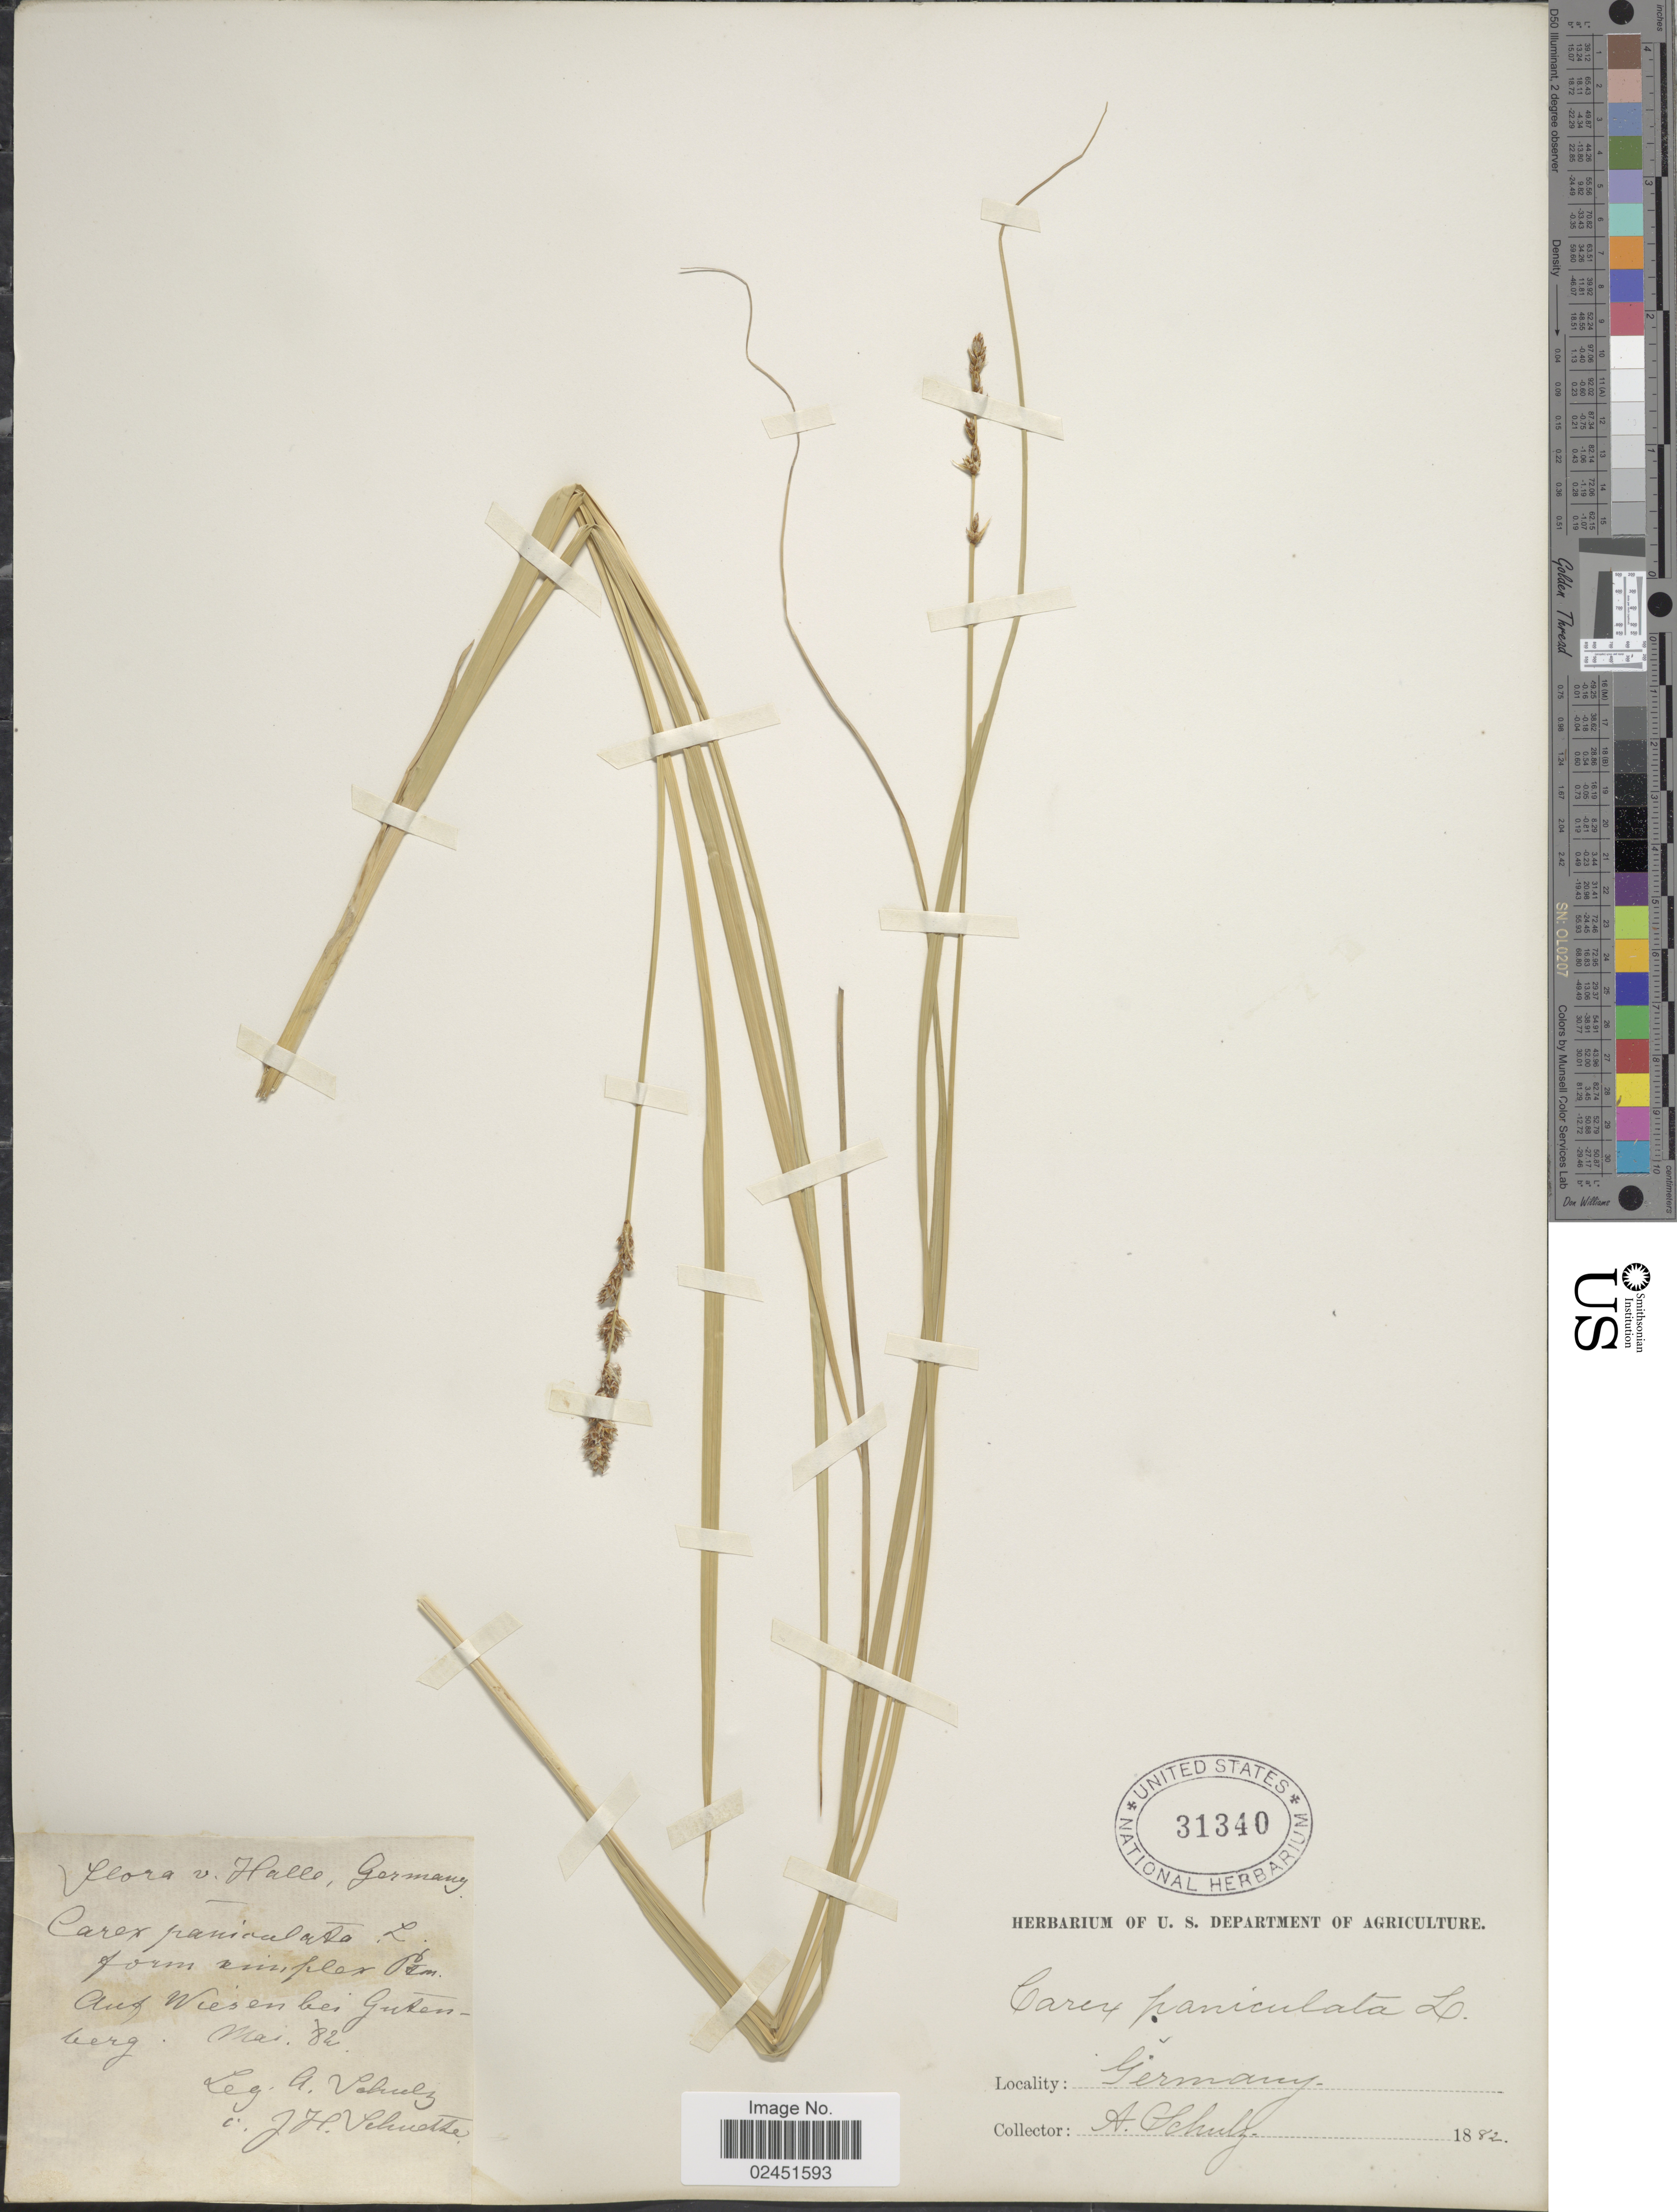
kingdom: Plantae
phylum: Tracheophyta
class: Liliopsida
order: Poales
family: Cyperaceae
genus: Carex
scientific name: Carex paniculata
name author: L.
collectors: A. Schultz & J. H. Schuette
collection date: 1882-05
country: Germany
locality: Auf wiesen bei Gutenberg [on grasslands at Gutenberg]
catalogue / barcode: US 31340